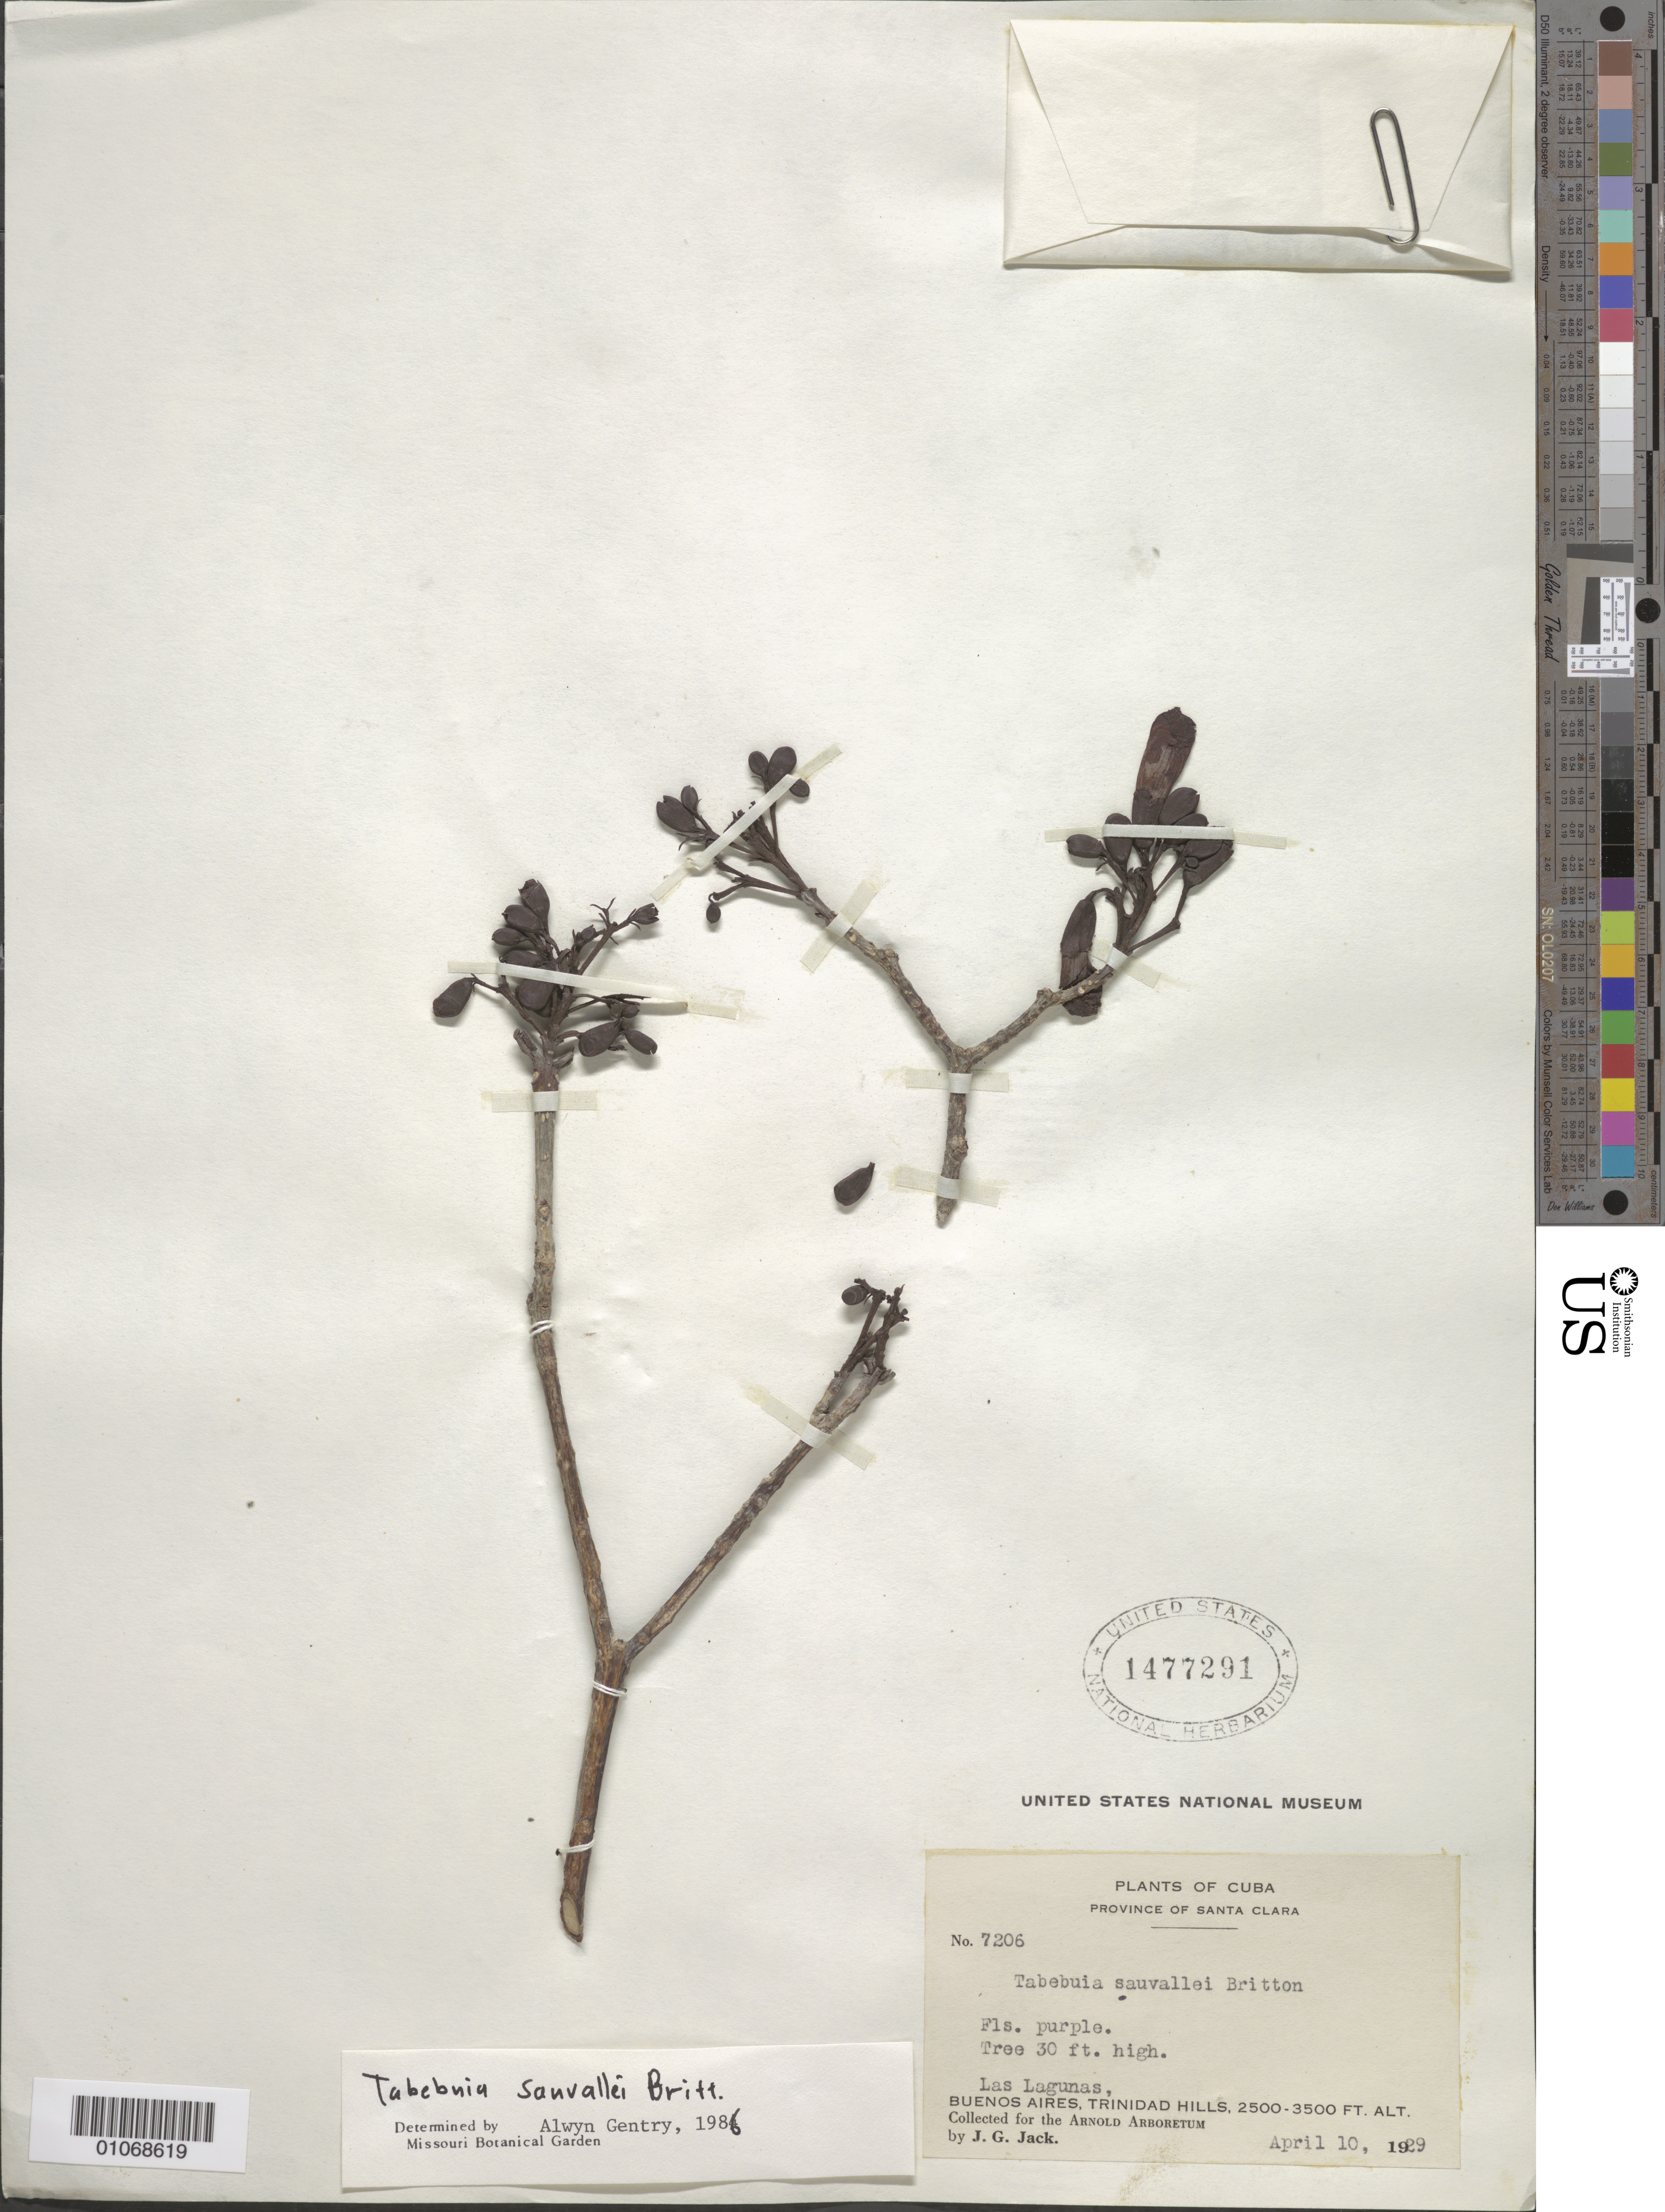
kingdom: Plantae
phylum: Tracheophyta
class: Magnoliopsida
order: Lamiales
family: Bignoniaceae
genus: Tabebuia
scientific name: Tabebuia sauvallei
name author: Britton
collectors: J. G. Jack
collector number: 7206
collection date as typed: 10 Apr 1929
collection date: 1929-04-10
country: Cuba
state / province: Villa Clara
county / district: Santa Clara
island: Cuba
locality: Buenos Aires, Trinidad Hills Las Lagunas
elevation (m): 762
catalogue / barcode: US 1477291